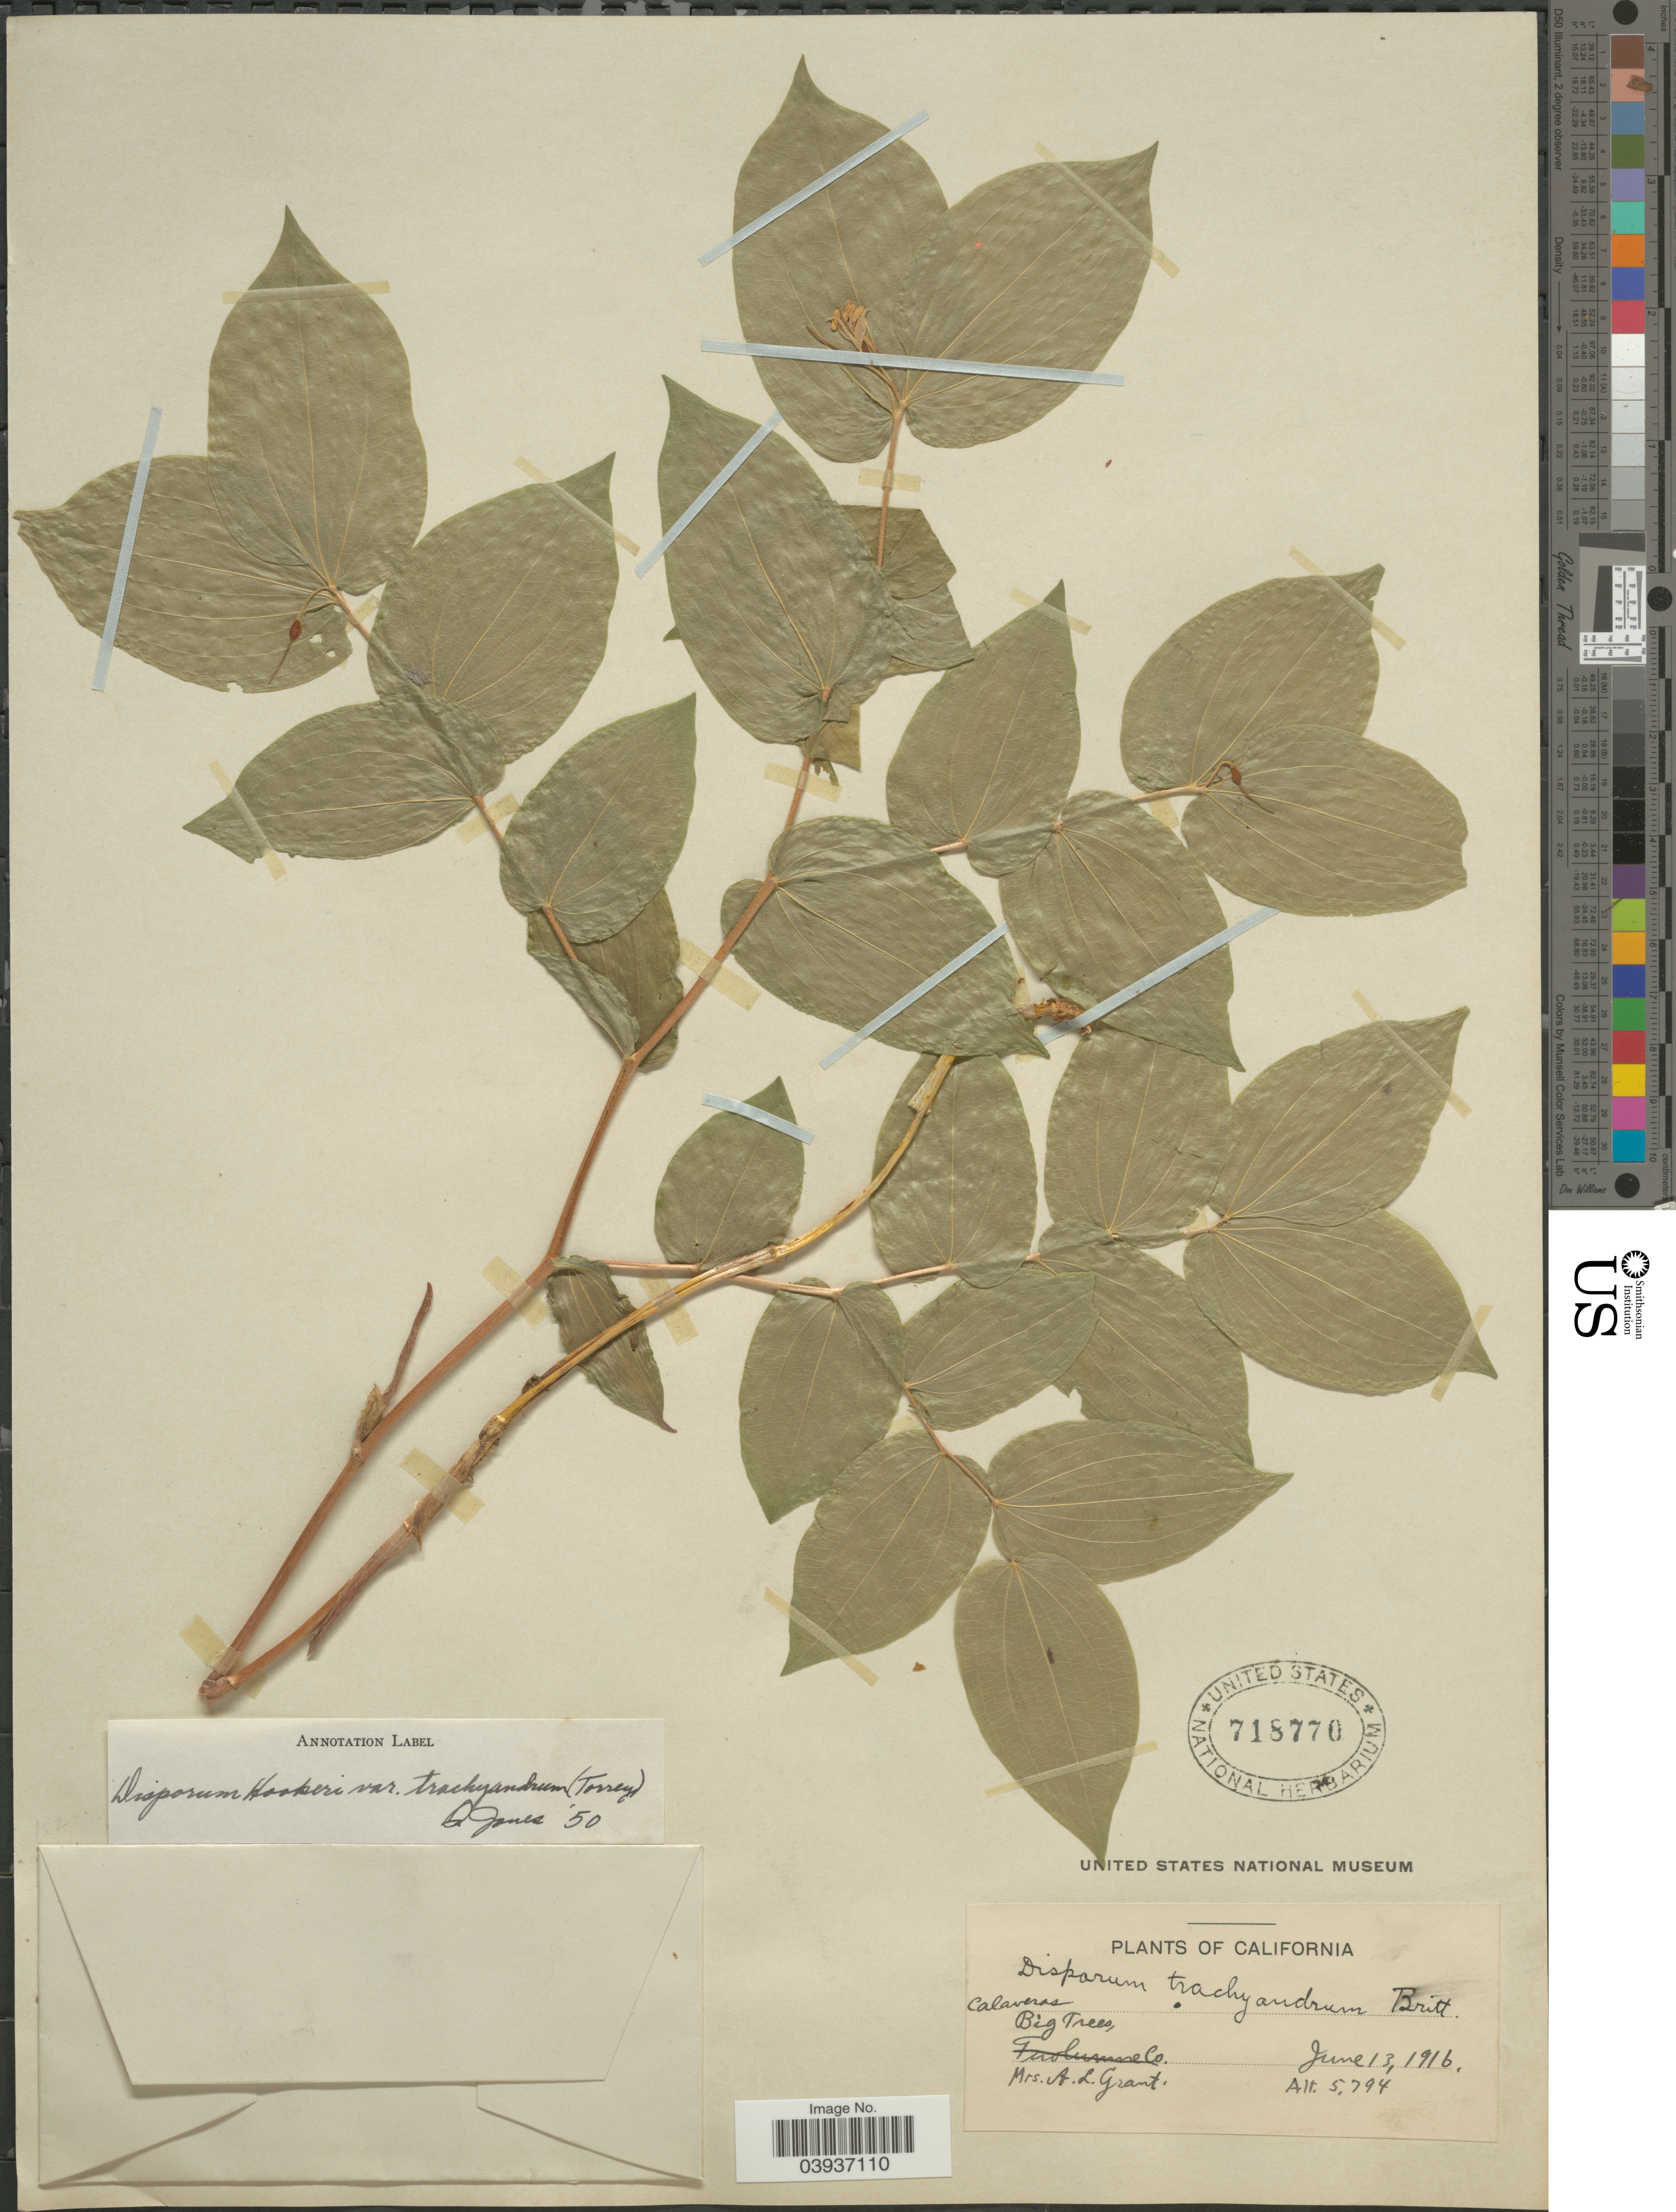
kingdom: Plantae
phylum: Tracheophyta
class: Liliopsida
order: Liliales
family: Colchicaceae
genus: Disporum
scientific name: Disporum hookeri var. trachyandrum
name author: (Torr.) Q. Jones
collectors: A. L. Grant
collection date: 1916-06-13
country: United States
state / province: California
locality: Calaveras. Big Trees.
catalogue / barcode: US 718770